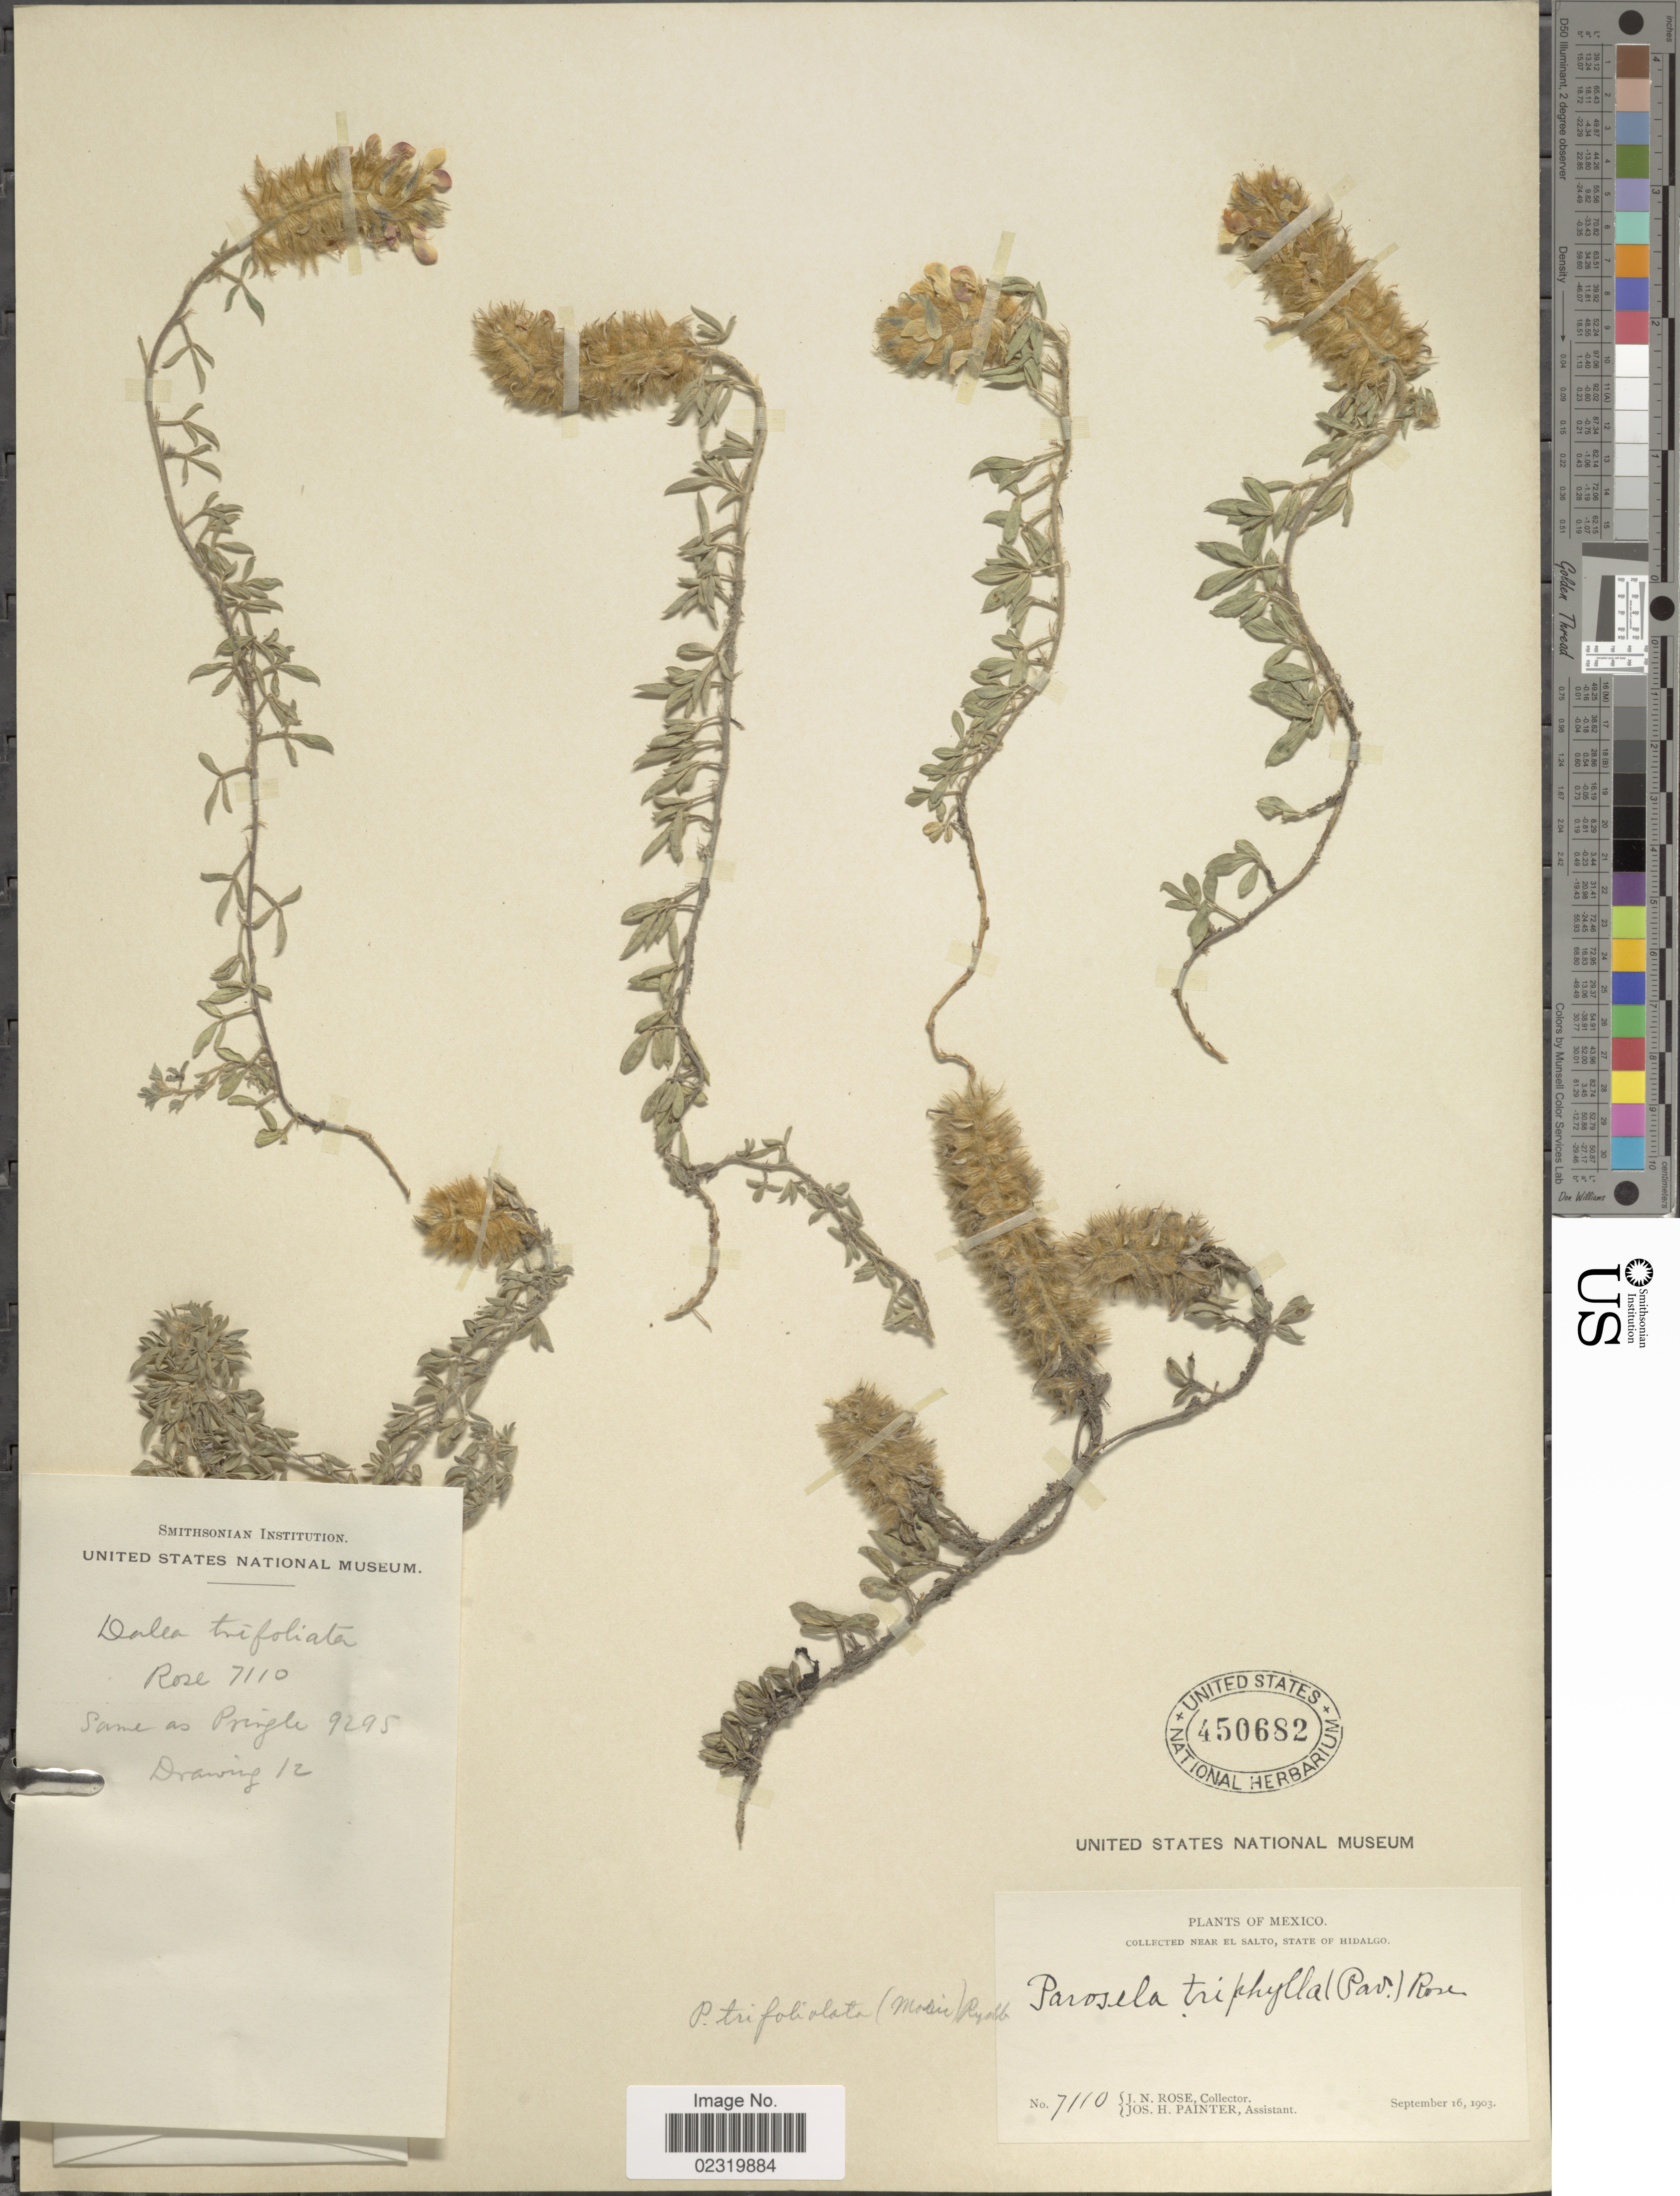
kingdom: Plantae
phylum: Tracheophyta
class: Magnoliopsida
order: Fabales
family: Fabaceae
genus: Dalea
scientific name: Dalea prostrata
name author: Ortega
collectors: J. N. Rose & J. H. Painter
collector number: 7110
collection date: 1903-09-16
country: Mexico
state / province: Hidalgo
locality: Near El Salto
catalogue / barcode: US 450682